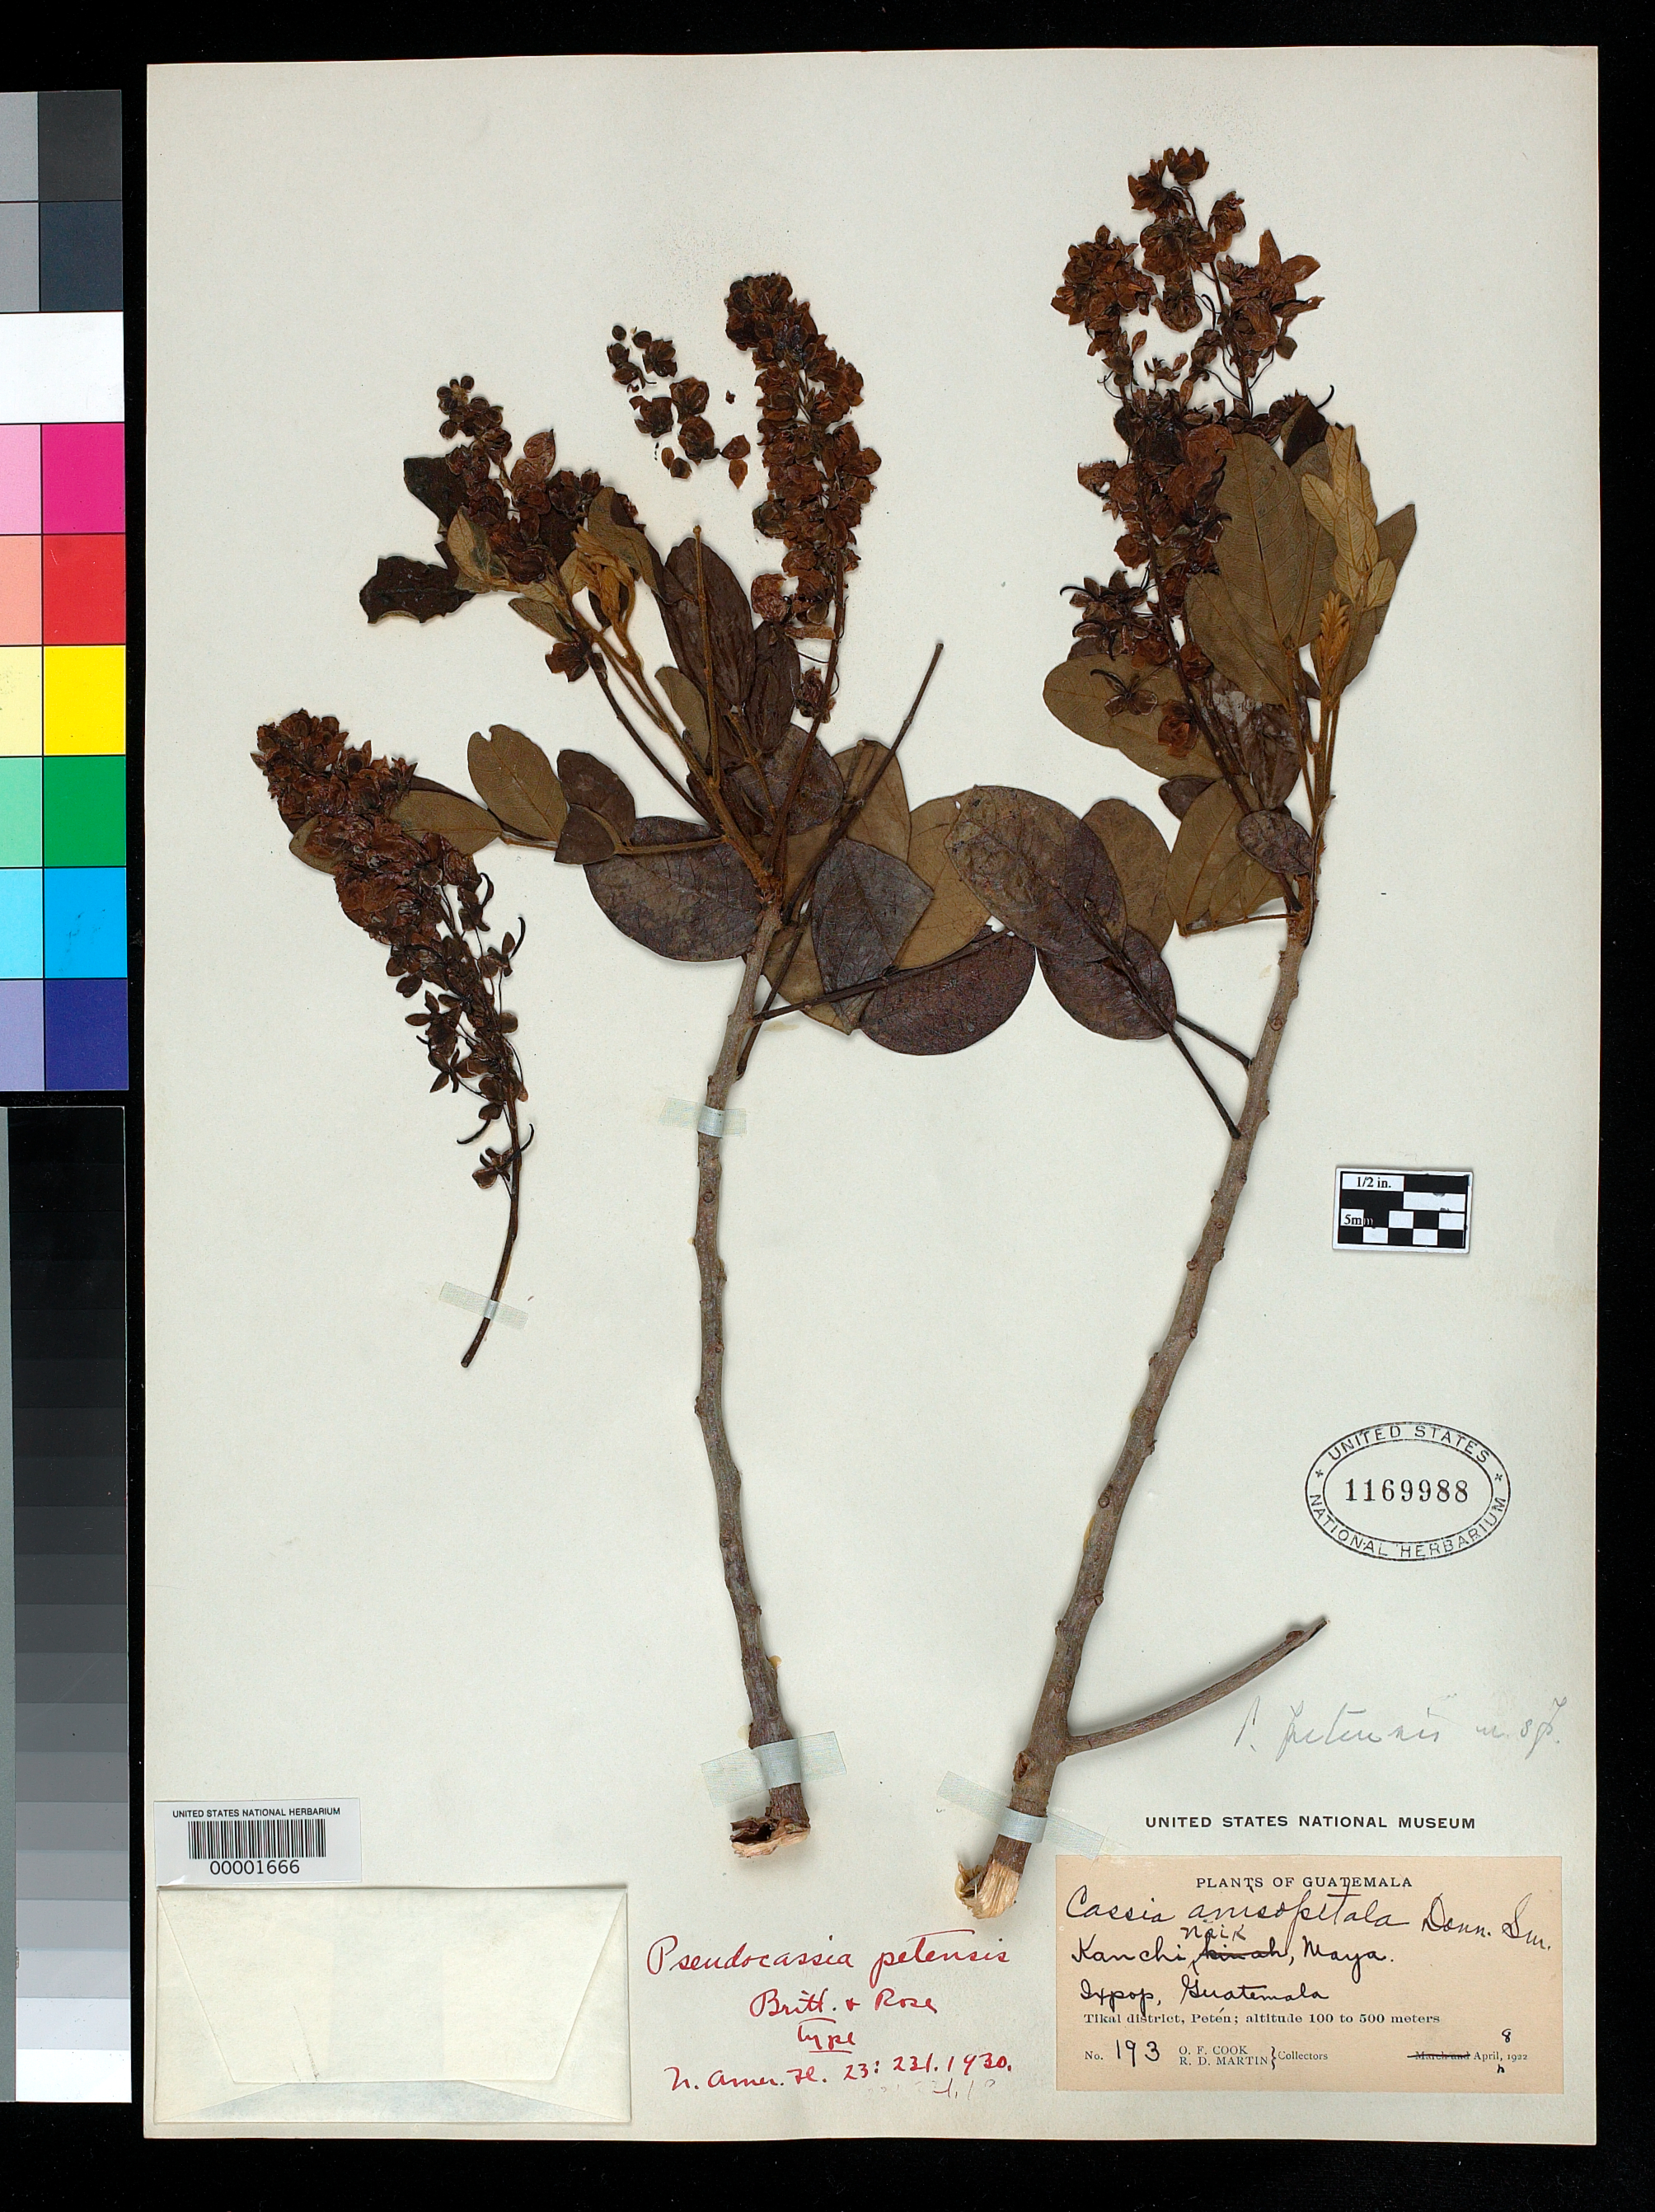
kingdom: Plantae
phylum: Tracheophyta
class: Magnoliopsida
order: Fabales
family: Fabaceae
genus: Pseudocassia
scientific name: Pseudocassia petensis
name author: Britton & Rose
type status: Type Collection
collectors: O. F. Cook & R. D. Martin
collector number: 193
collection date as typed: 08 Apr 1922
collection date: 1922-04-08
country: Guatemala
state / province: El Petén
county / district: Flores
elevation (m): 100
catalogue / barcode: US 1169988